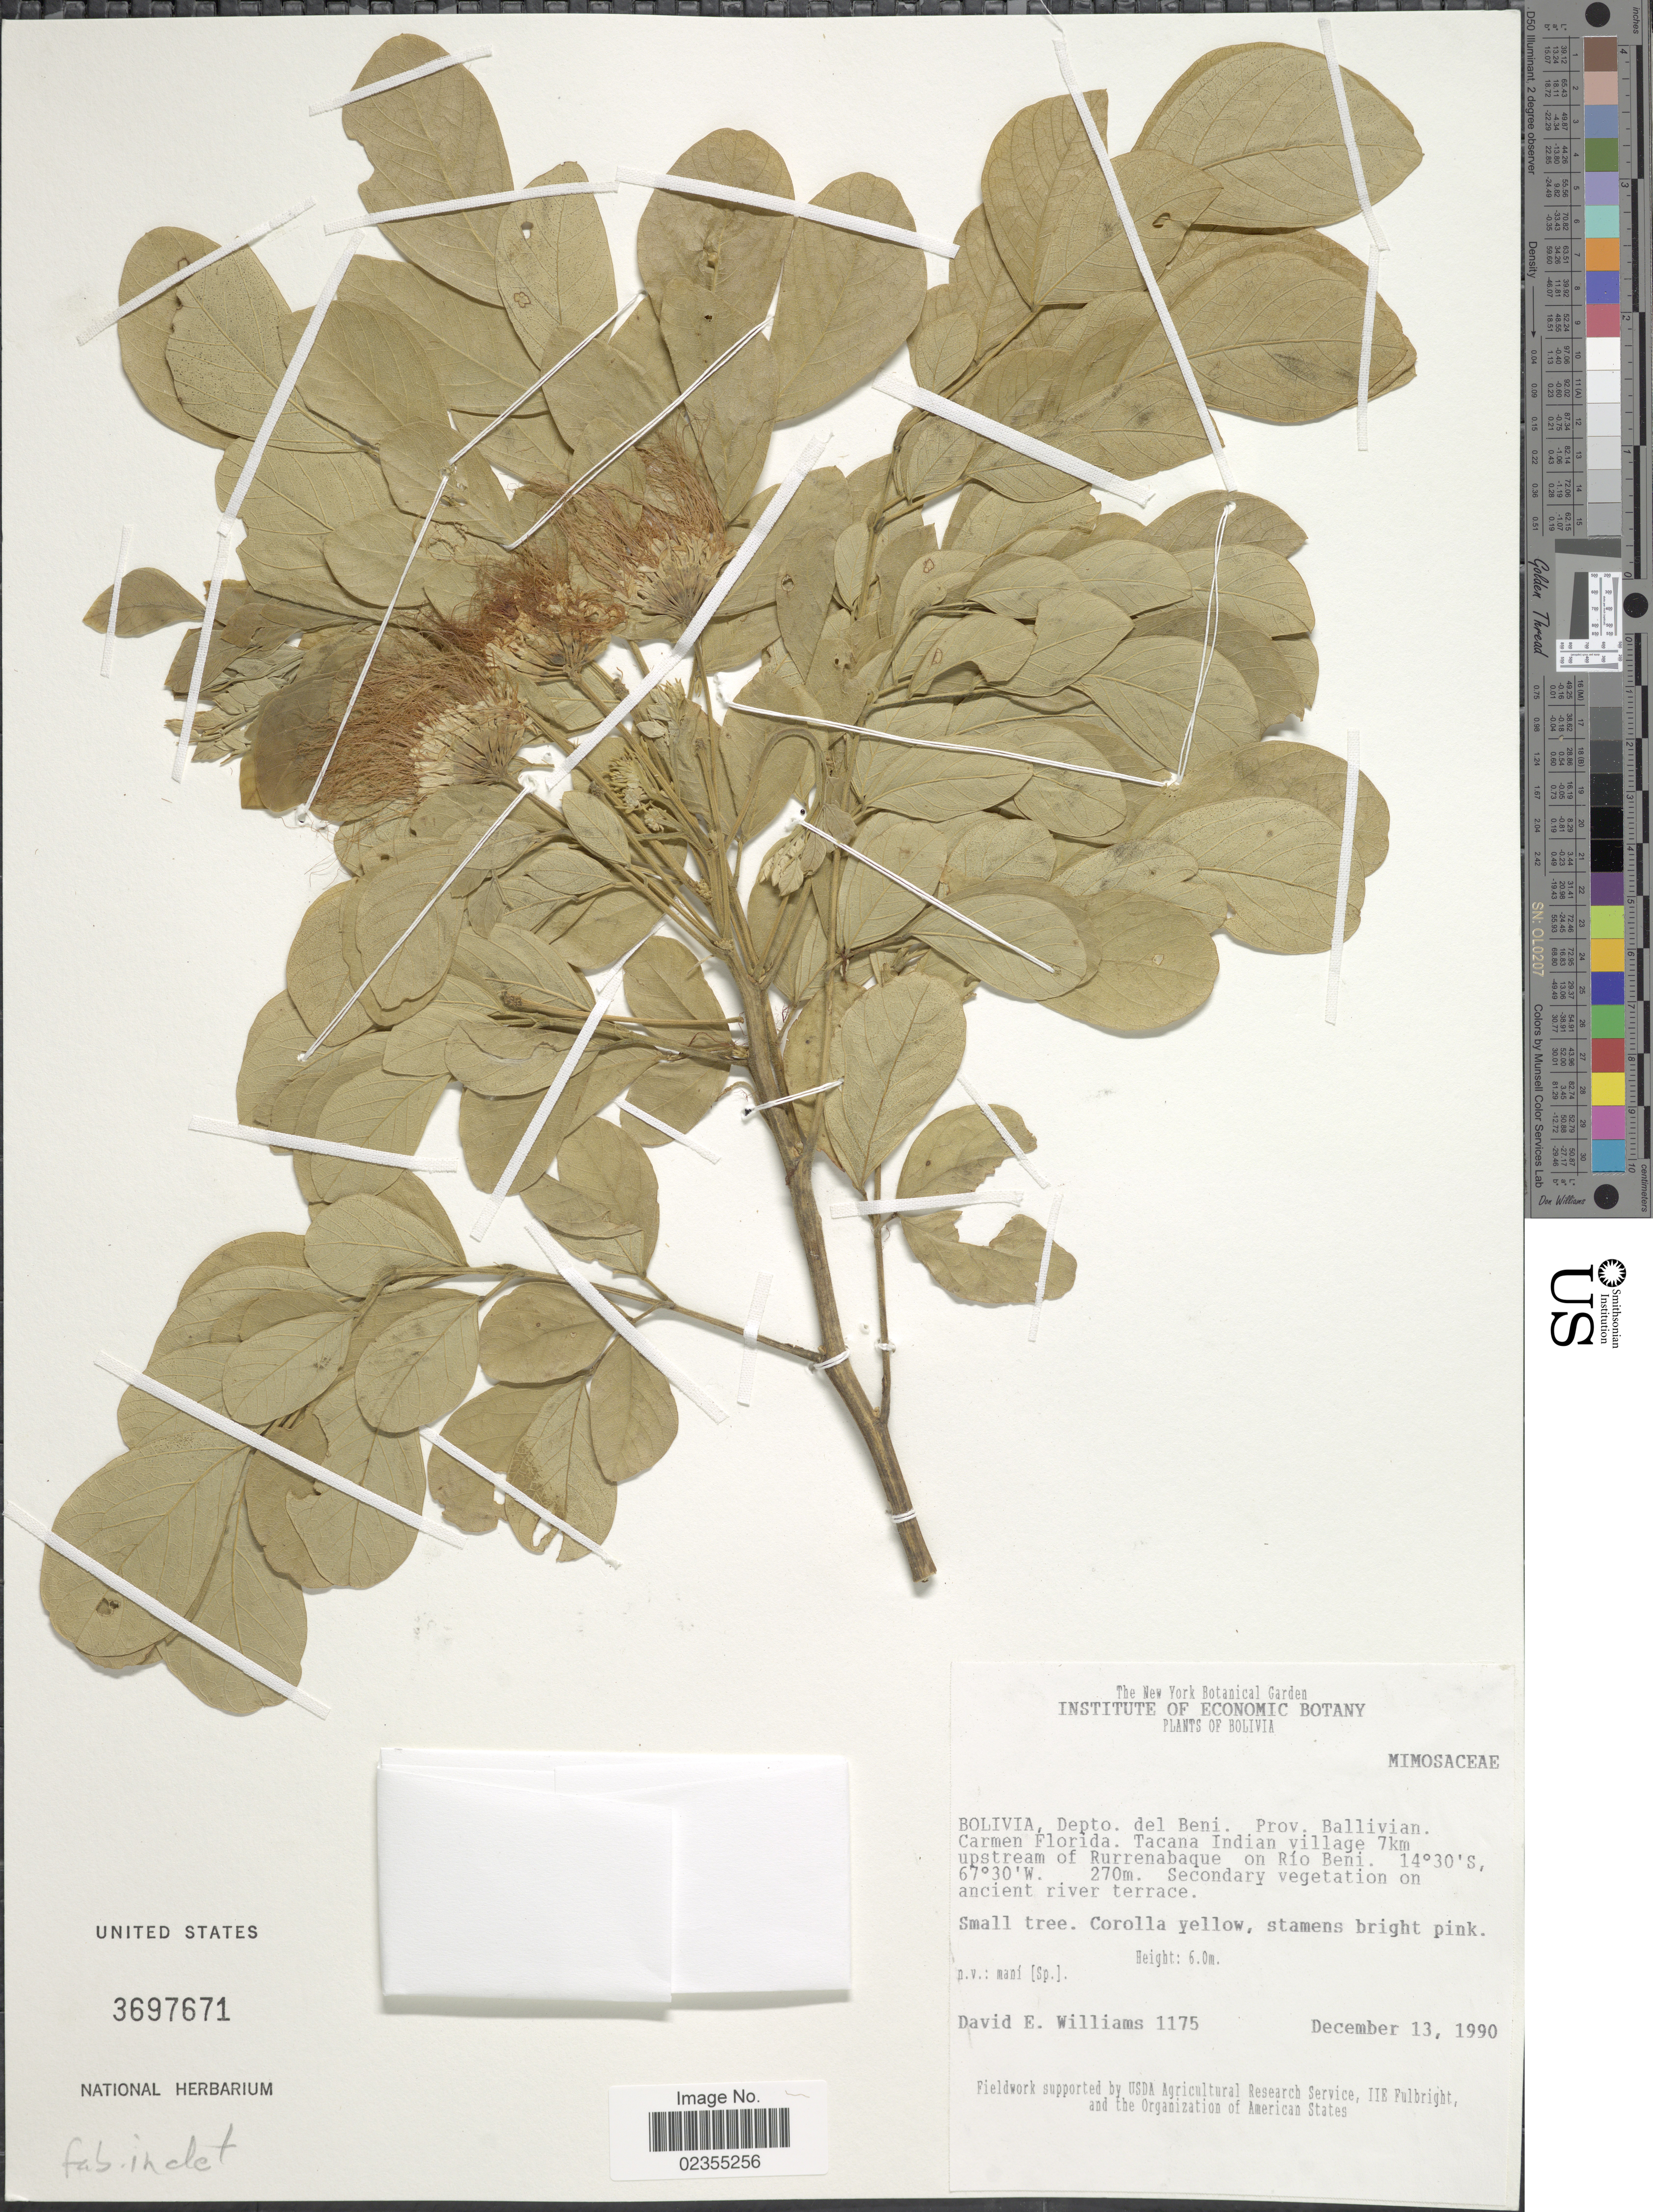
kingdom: Plantae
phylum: Tracheophyta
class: Magnoliopsida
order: Fabales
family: Fabaceae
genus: Samanea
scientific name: Samanea tubulosa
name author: (Benth.) Barneby & J.W. Grimes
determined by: Trujillo, A. M.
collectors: D. E. Williams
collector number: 1175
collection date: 1990-12-13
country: Bolivia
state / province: Beni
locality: Depto. del Beni. Prov. Ballivian. Carmen Florida. Tacana Indian village 7km upstream of Rurrenabaque on Río Beni.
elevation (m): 270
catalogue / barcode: US 3697671